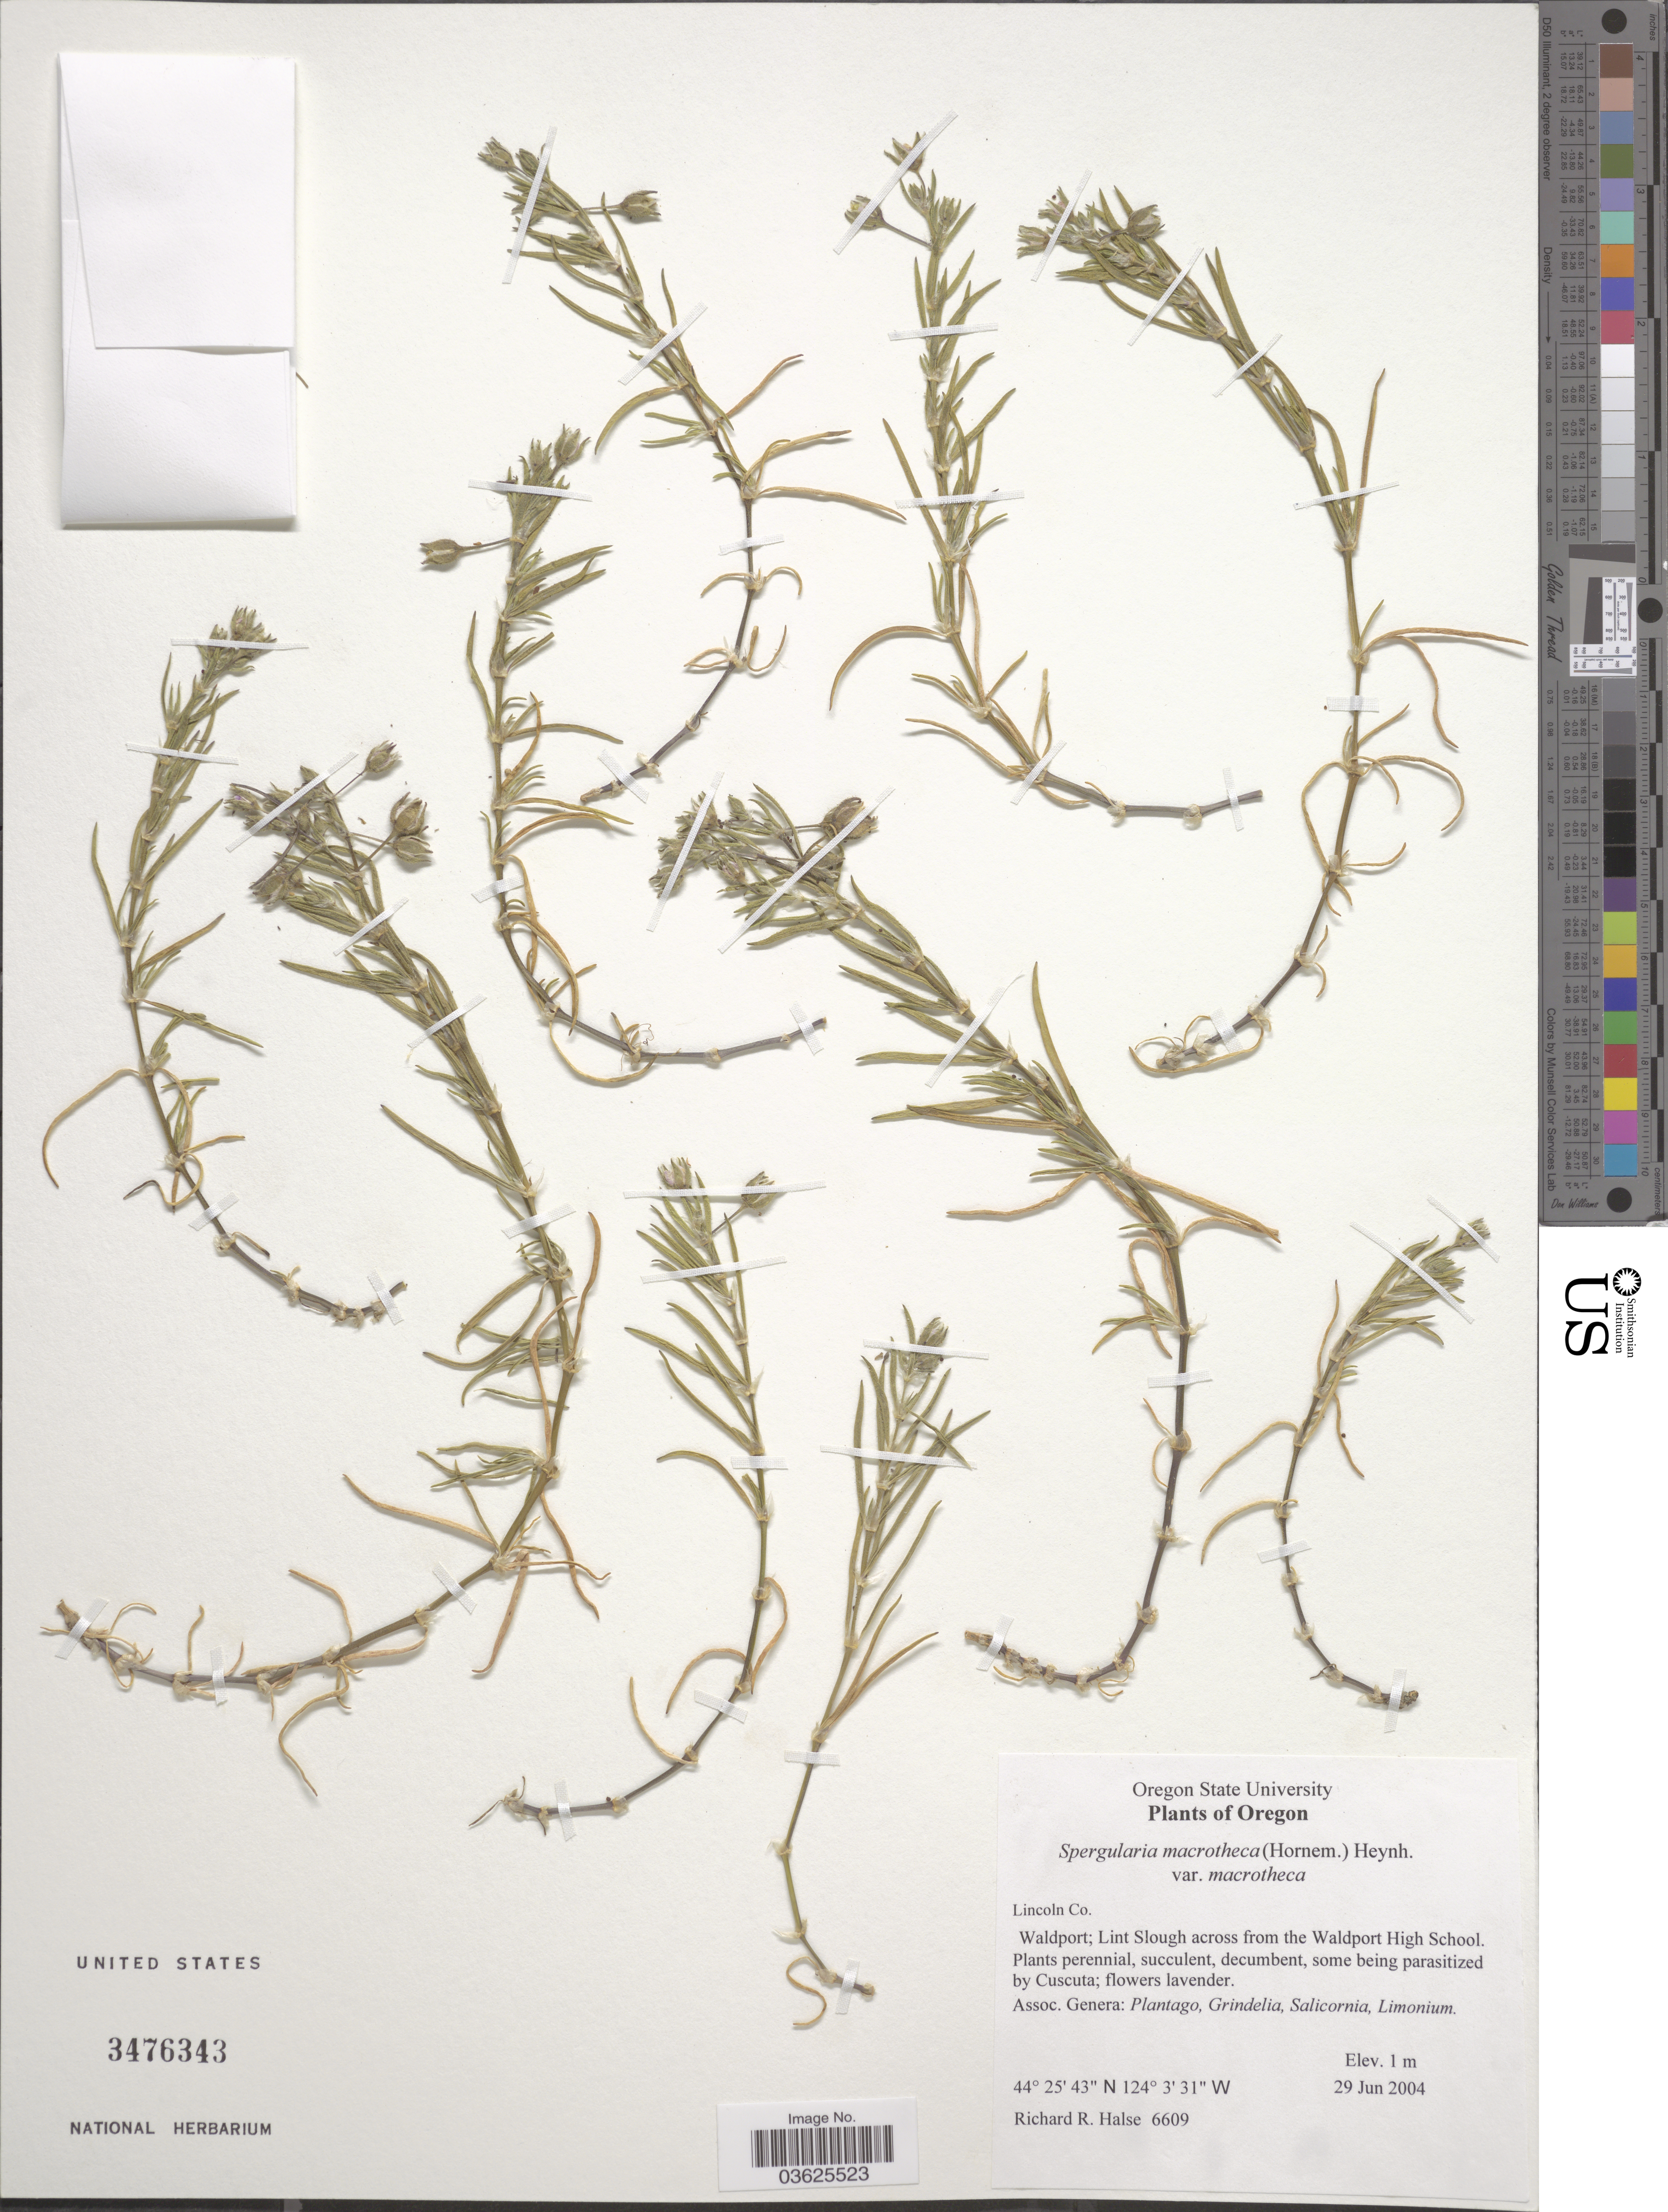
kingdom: Plantae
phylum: Tracheophyta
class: Magnoliopsida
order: Caryophyllales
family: Caryophyllaceae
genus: Spergularia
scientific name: Spergularia macrotheca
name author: (Hornem.) Heynh.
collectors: R. Halse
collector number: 6609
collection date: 2004-06-29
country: United States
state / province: Oregon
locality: Walport; Lint Slough across from the Waldport High School.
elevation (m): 1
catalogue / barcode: US 3476343